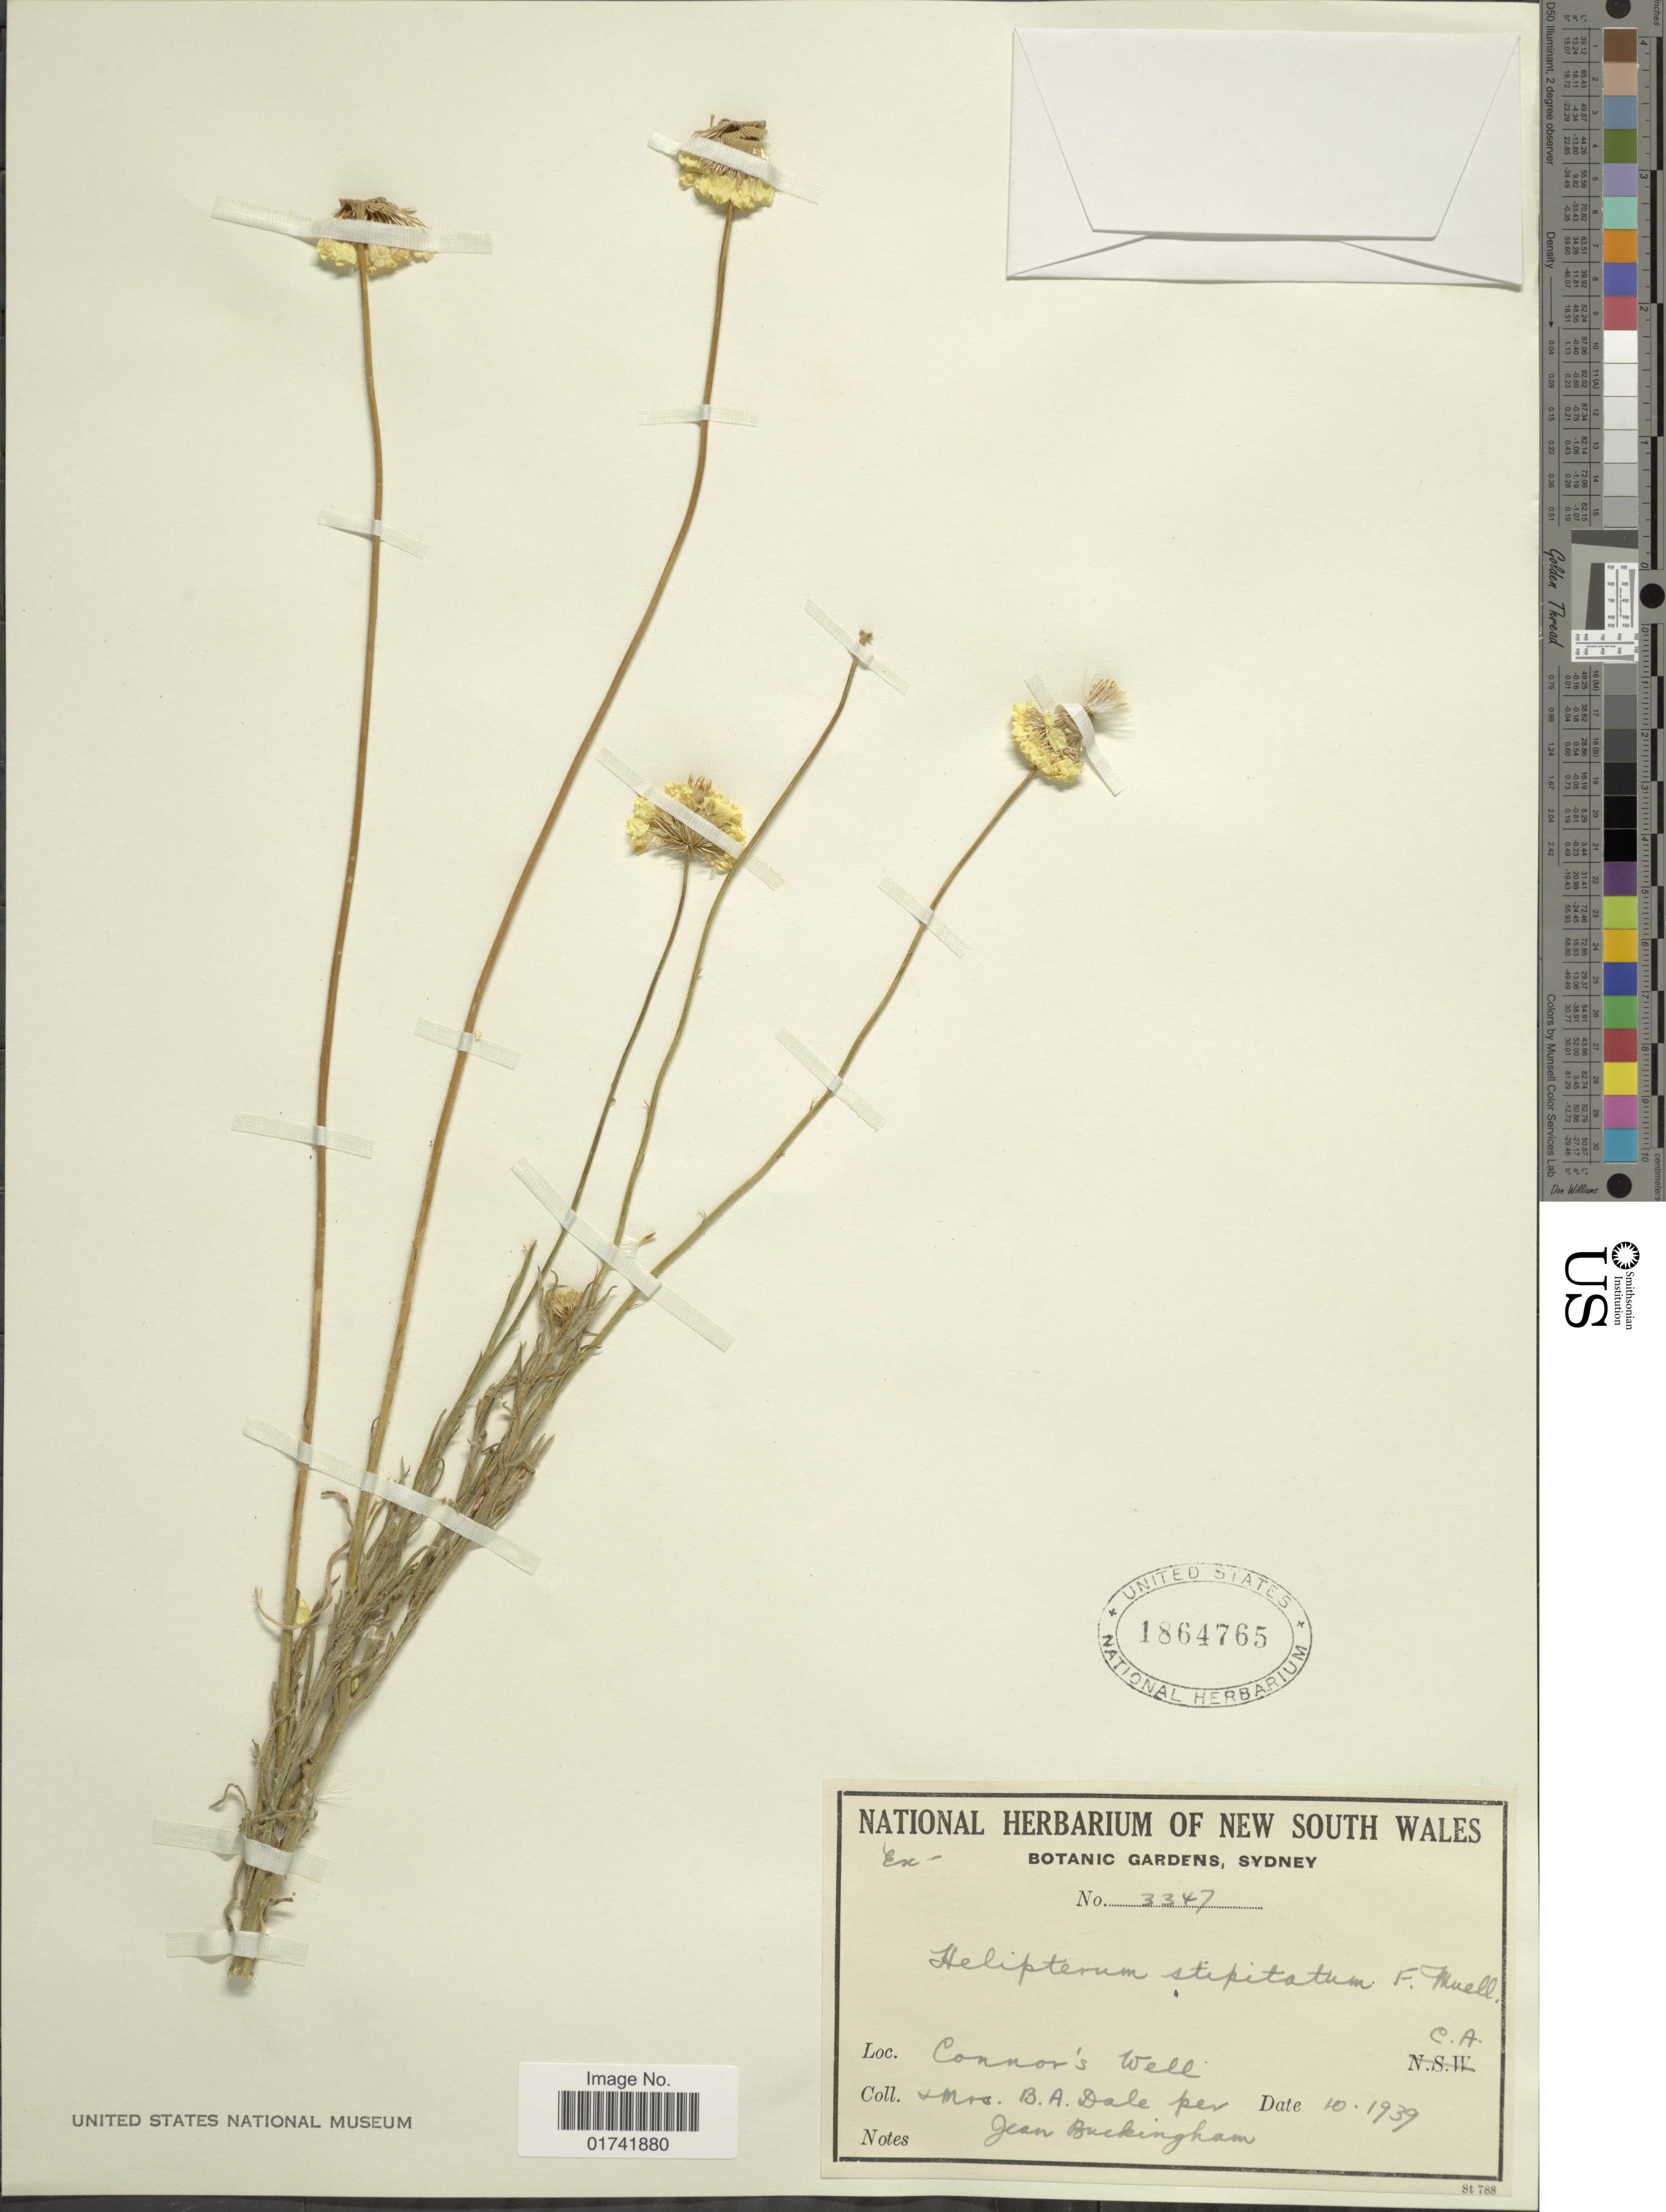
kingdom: Plantae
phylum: Tracheophyta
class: Magnoliopsida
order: Asterales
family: Asteraceae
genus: Leucochrysum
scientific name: Leucochrysum stipitatum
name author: (F. Muell.) Paul G. Wilson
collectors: B. Dale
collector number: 3347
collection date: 1939-10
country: Australia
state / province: Northern Territory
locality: Connor's Wall, C.A.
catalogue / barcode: US 1864765